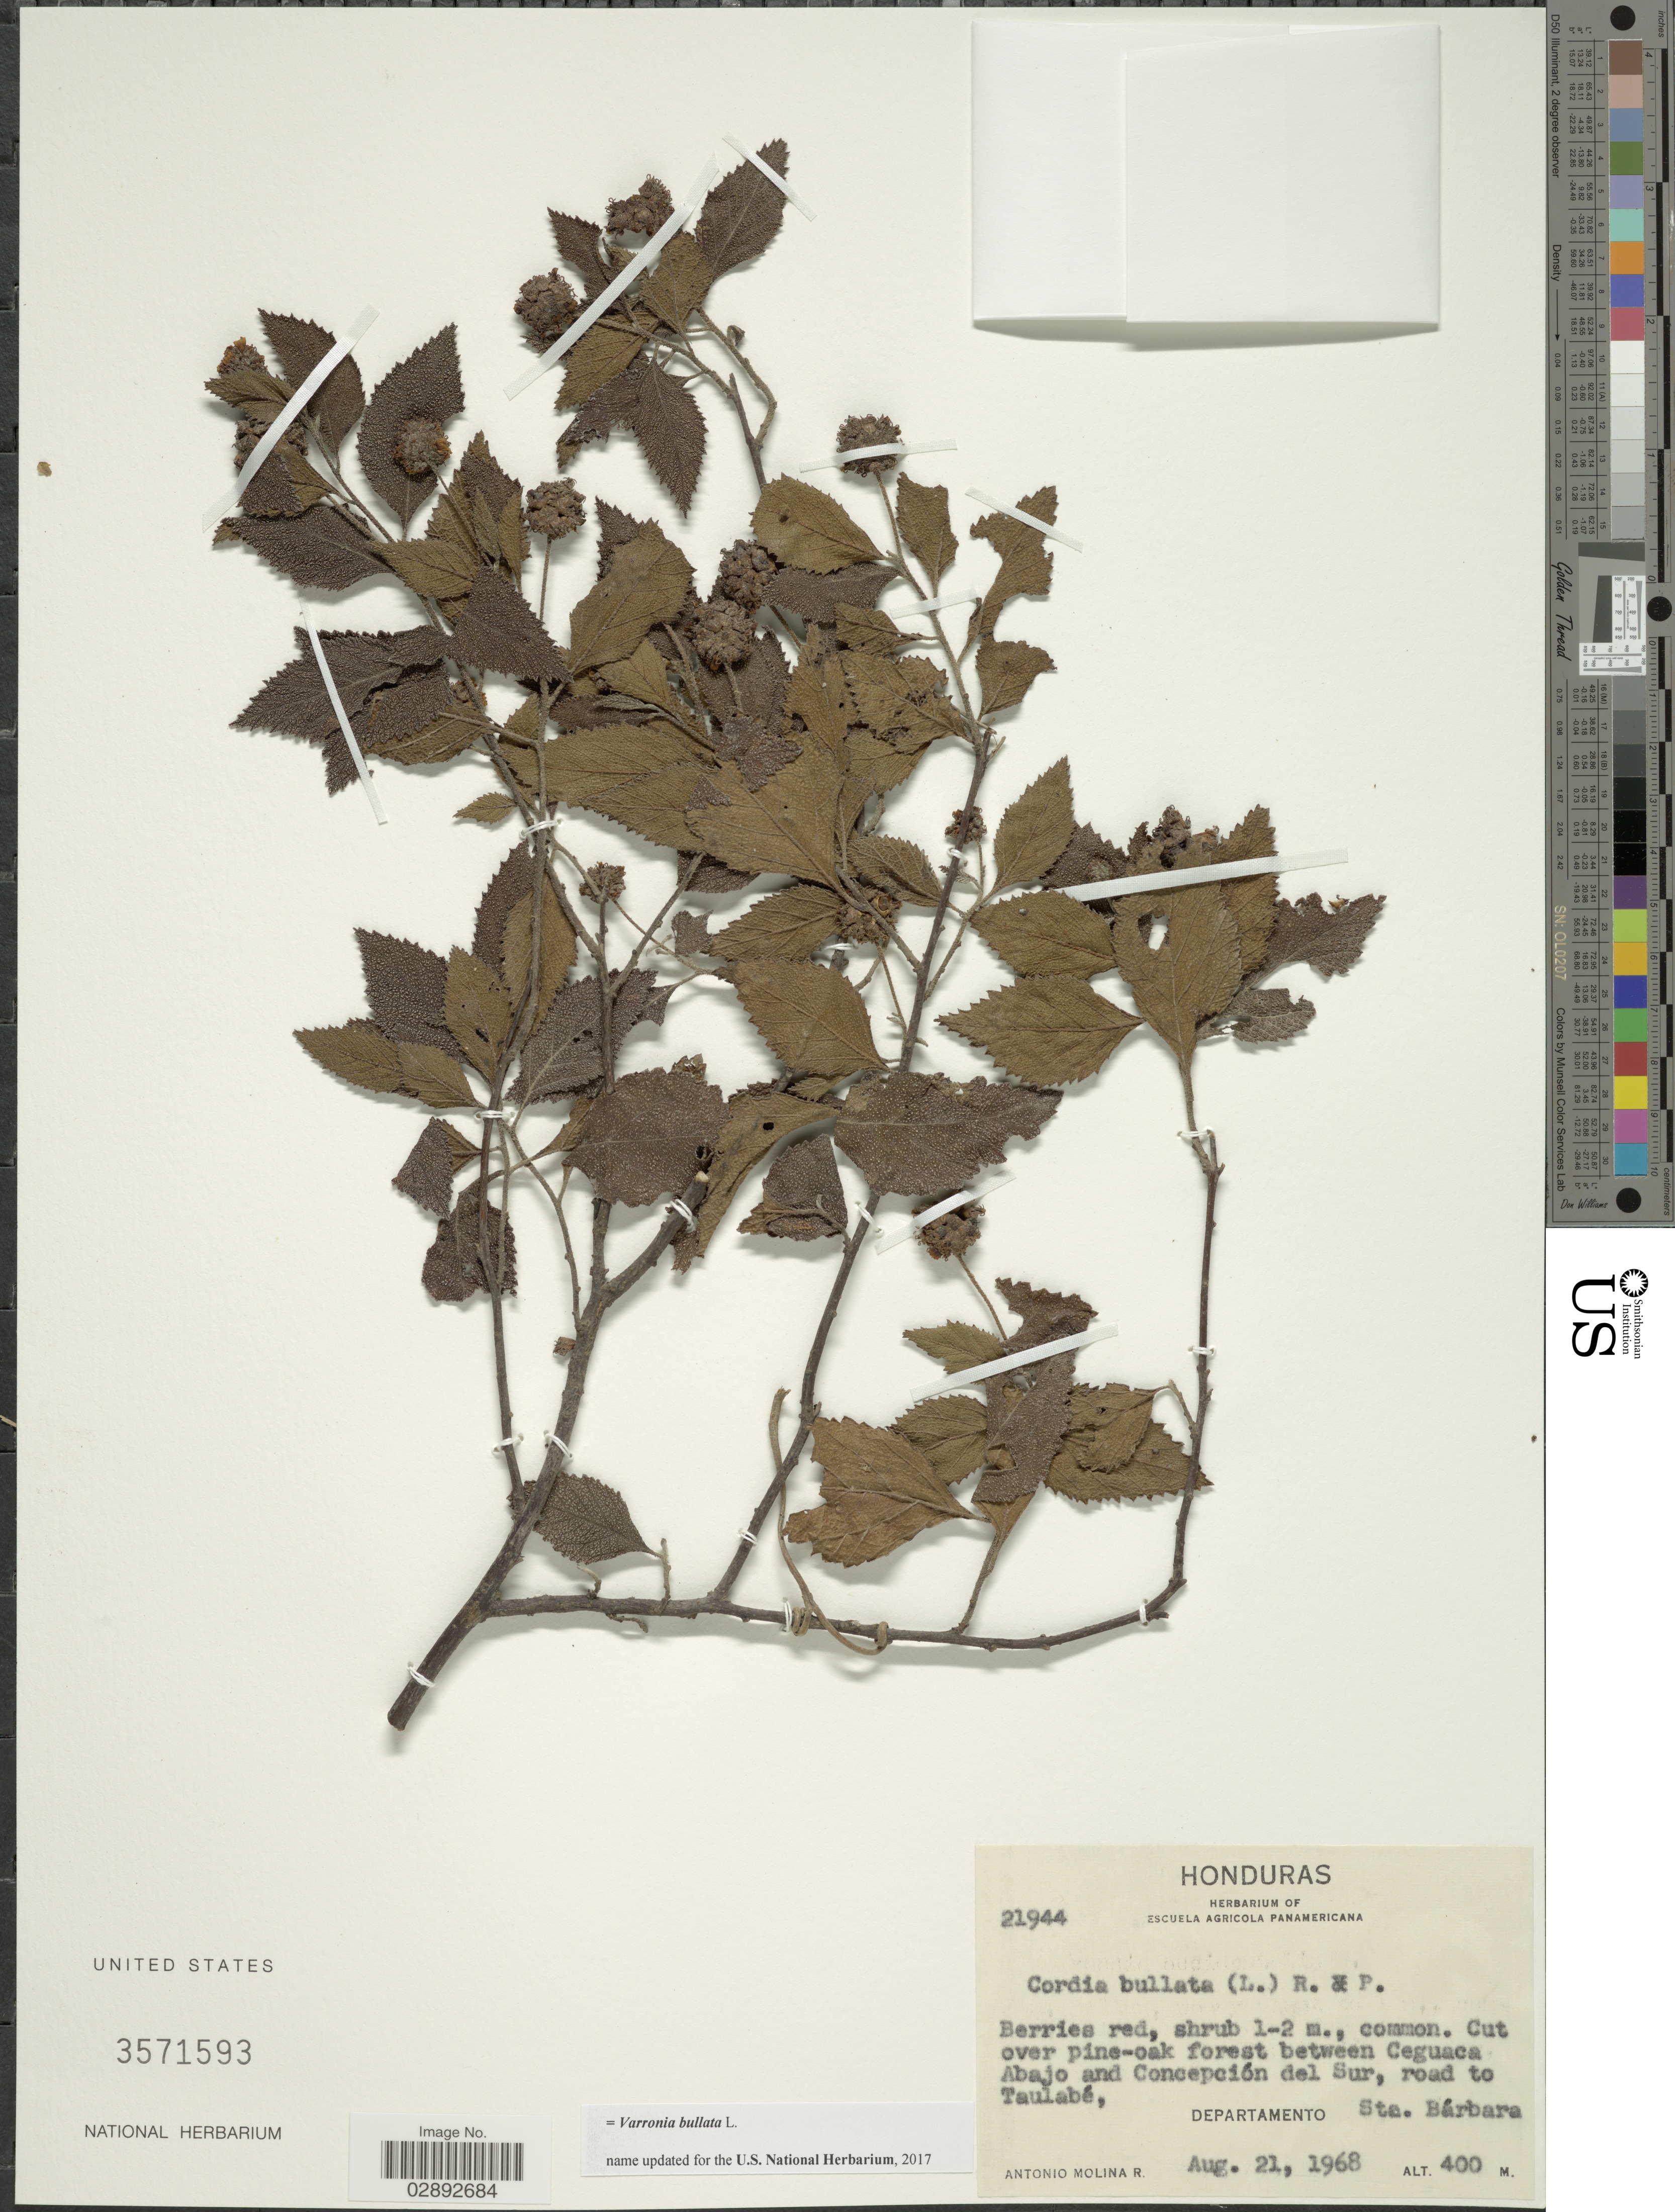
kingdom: Plantae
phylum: Tracheophyta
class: Magnoliopsida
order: Boraginales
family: Cordiaceae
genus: Varronia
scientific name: Varronia bullata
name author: L.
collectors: A. Molina R.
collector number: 21944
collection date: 1968-08-21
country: Honduras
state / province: Santa Bárbara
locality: Between Ceguaca Abajo and Concepción del Sur, road to Taulabé, Departamento Sta. Bárbara.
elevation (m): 400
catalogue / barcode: US 3571593